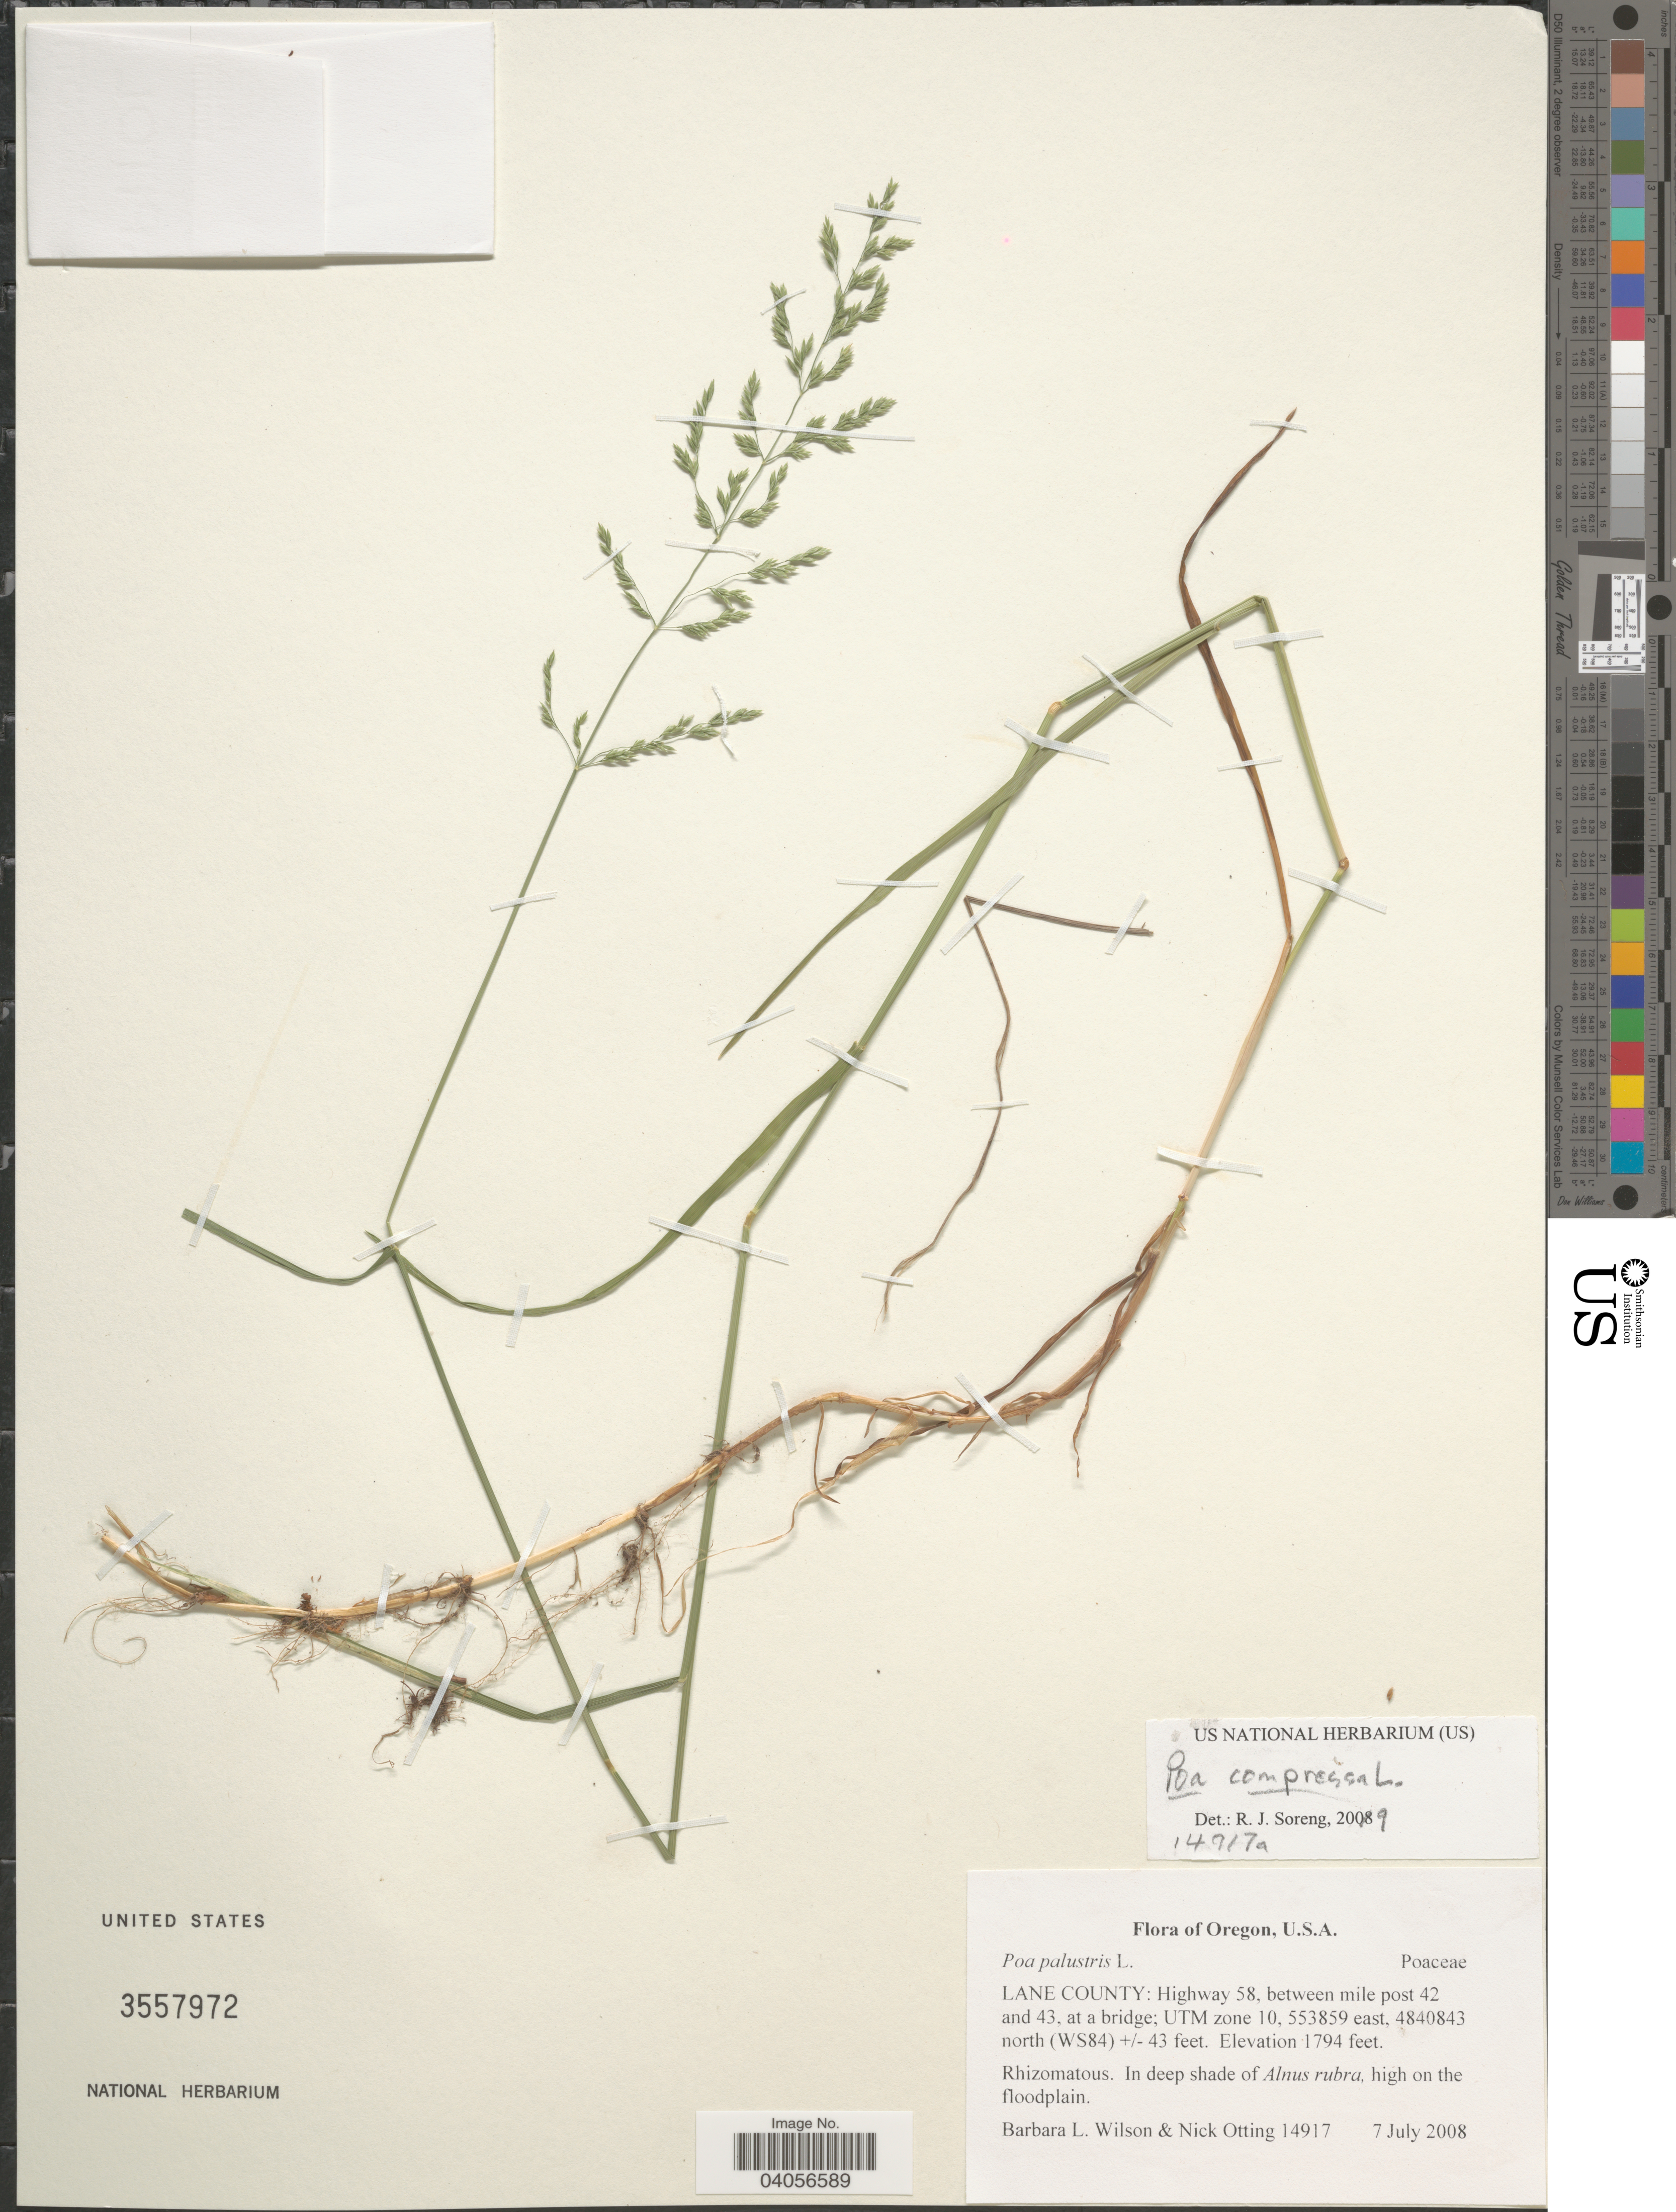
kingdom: Plantae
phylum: Tracheophyta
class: Liliopsida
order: Poales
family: Poaceae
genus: Poa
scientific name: Poa compressa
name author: L.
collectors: B. L. Wilson & N. Otting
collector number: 14917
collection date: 2008-07-07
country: United States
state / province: Oregon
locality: Lane County: Highway 58, between mile post 42 and 43, at a bridge; UTM zone 10 (WGS84).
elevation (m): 547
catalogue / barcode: US 3557972